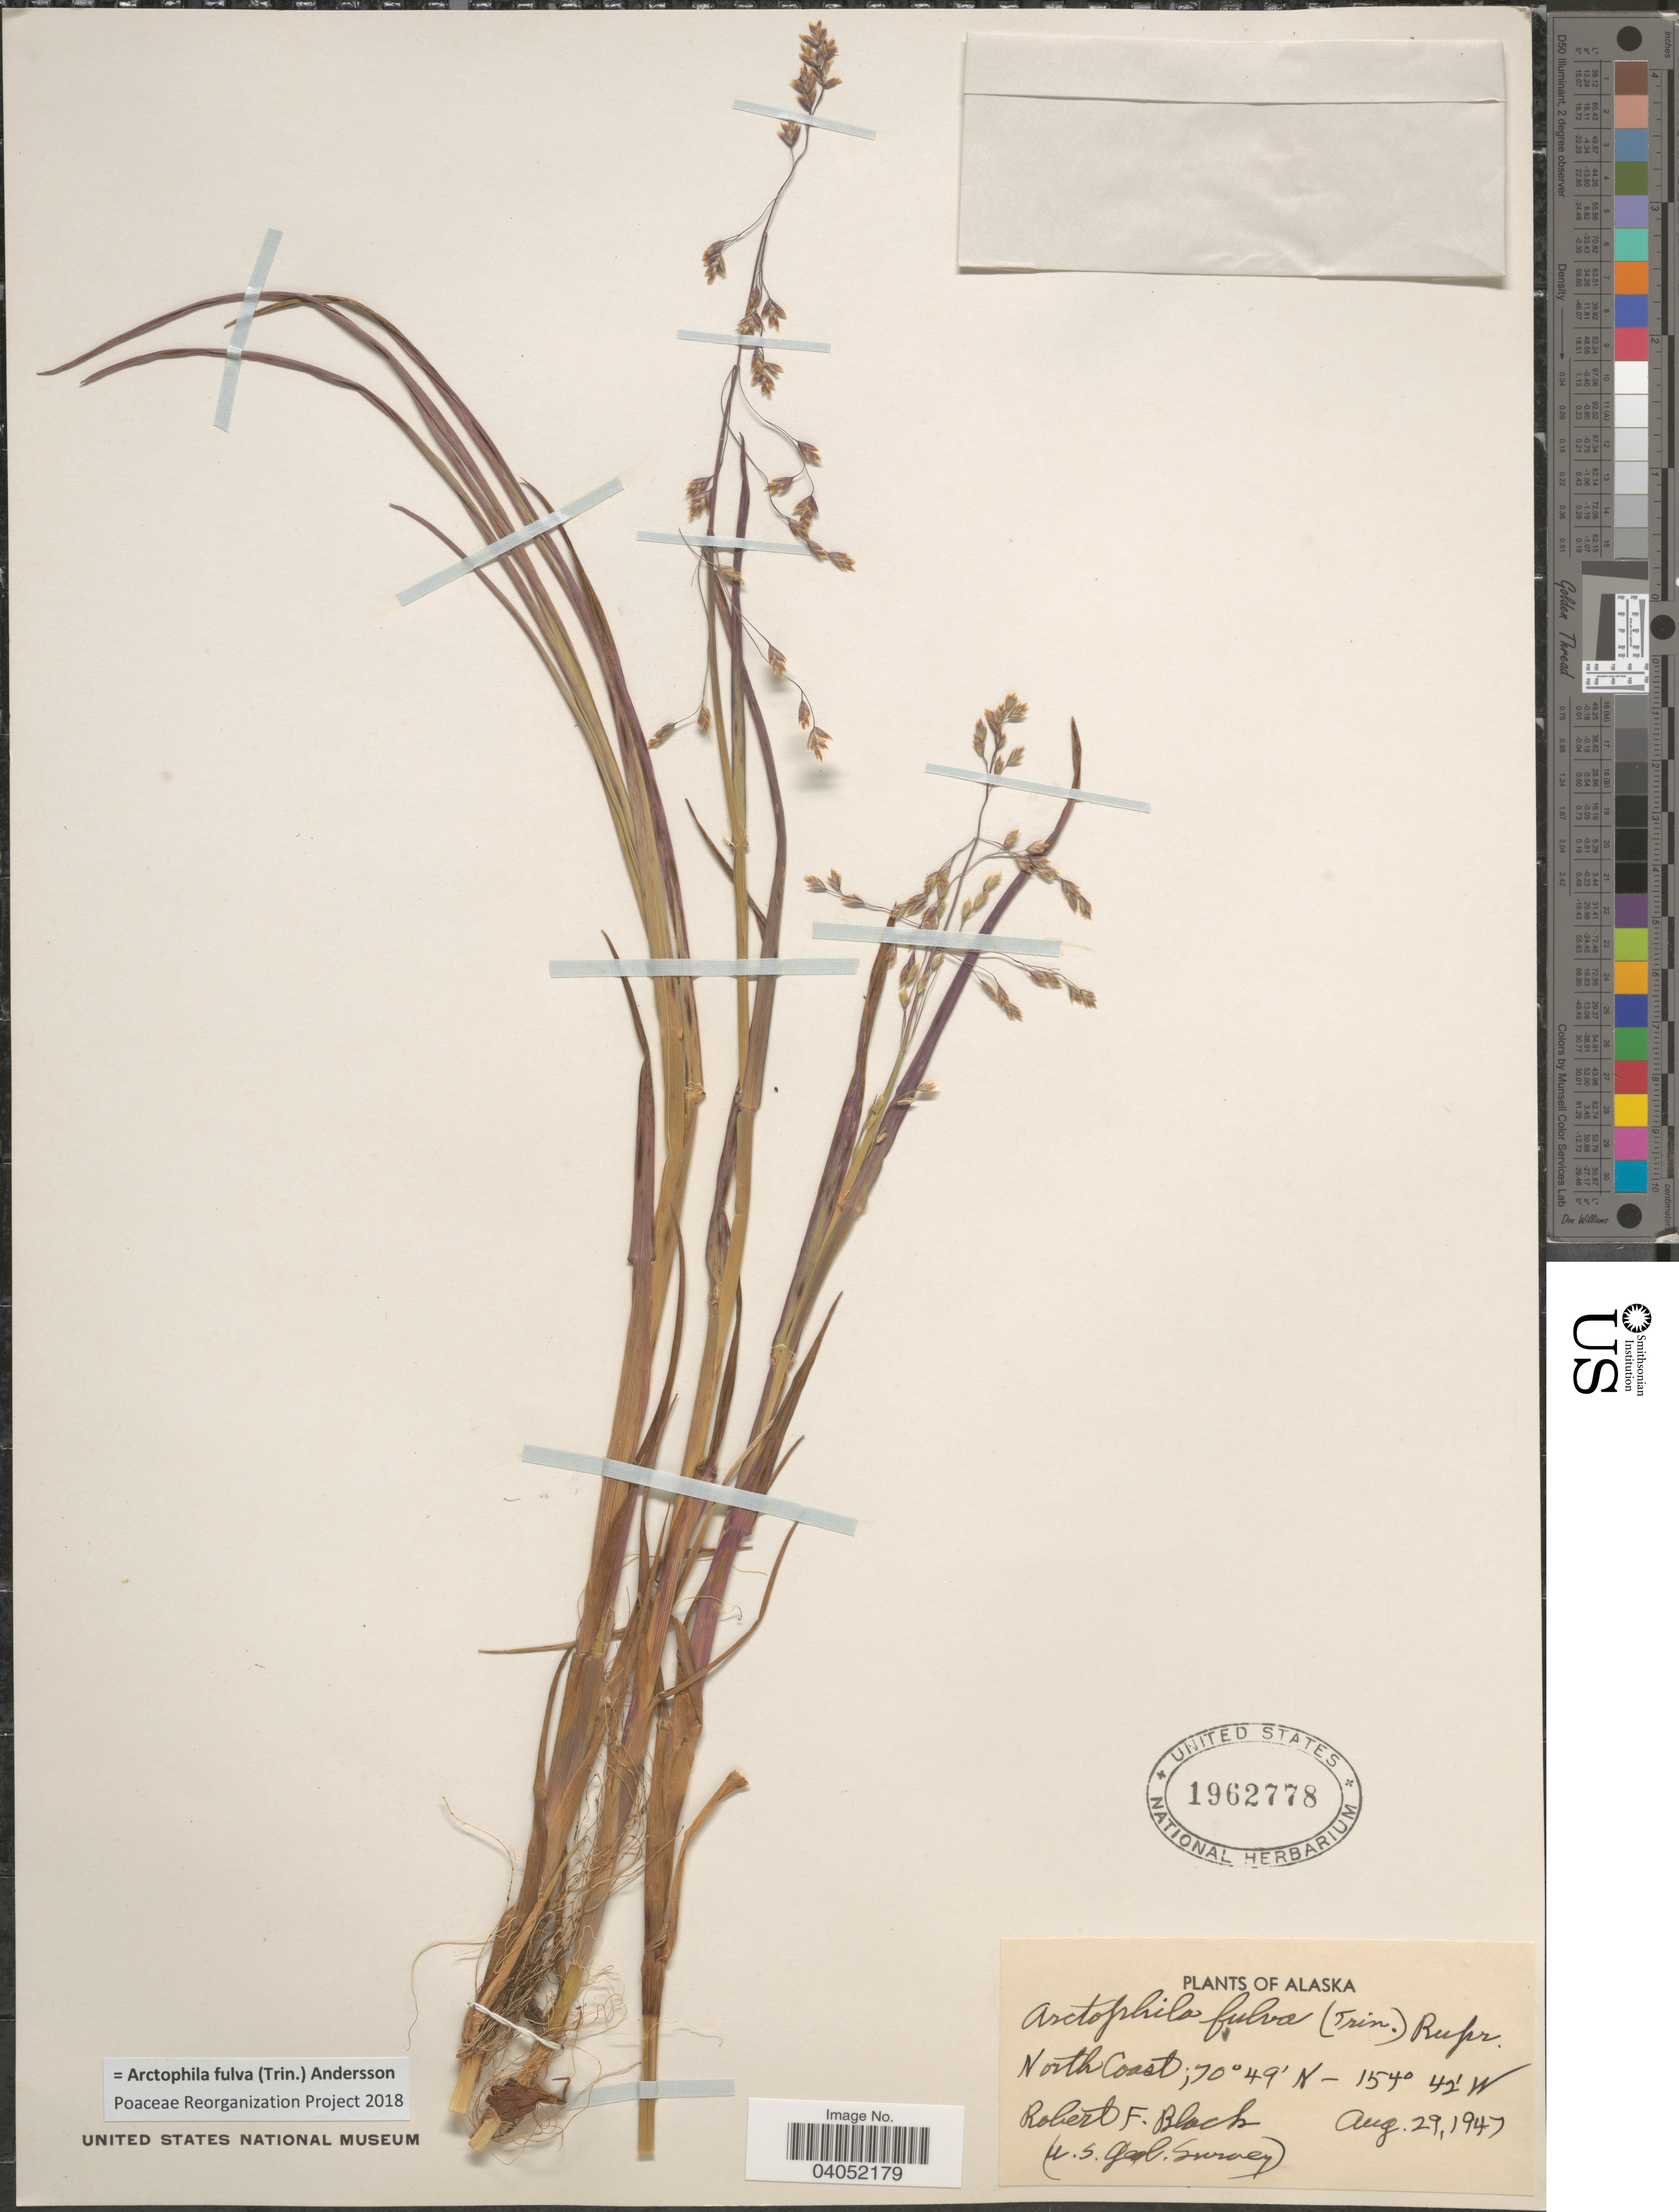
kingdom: Plantae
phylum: Tracheophyta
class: Liliopsida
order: Poales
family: Poaceae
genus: Arctophila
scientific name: Arctophila fulva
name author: (Trin.) Andersson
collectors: R. F. Black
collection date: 1947-08-29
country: United States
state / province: Alaska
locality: North Coast.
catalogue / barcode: US 1962778